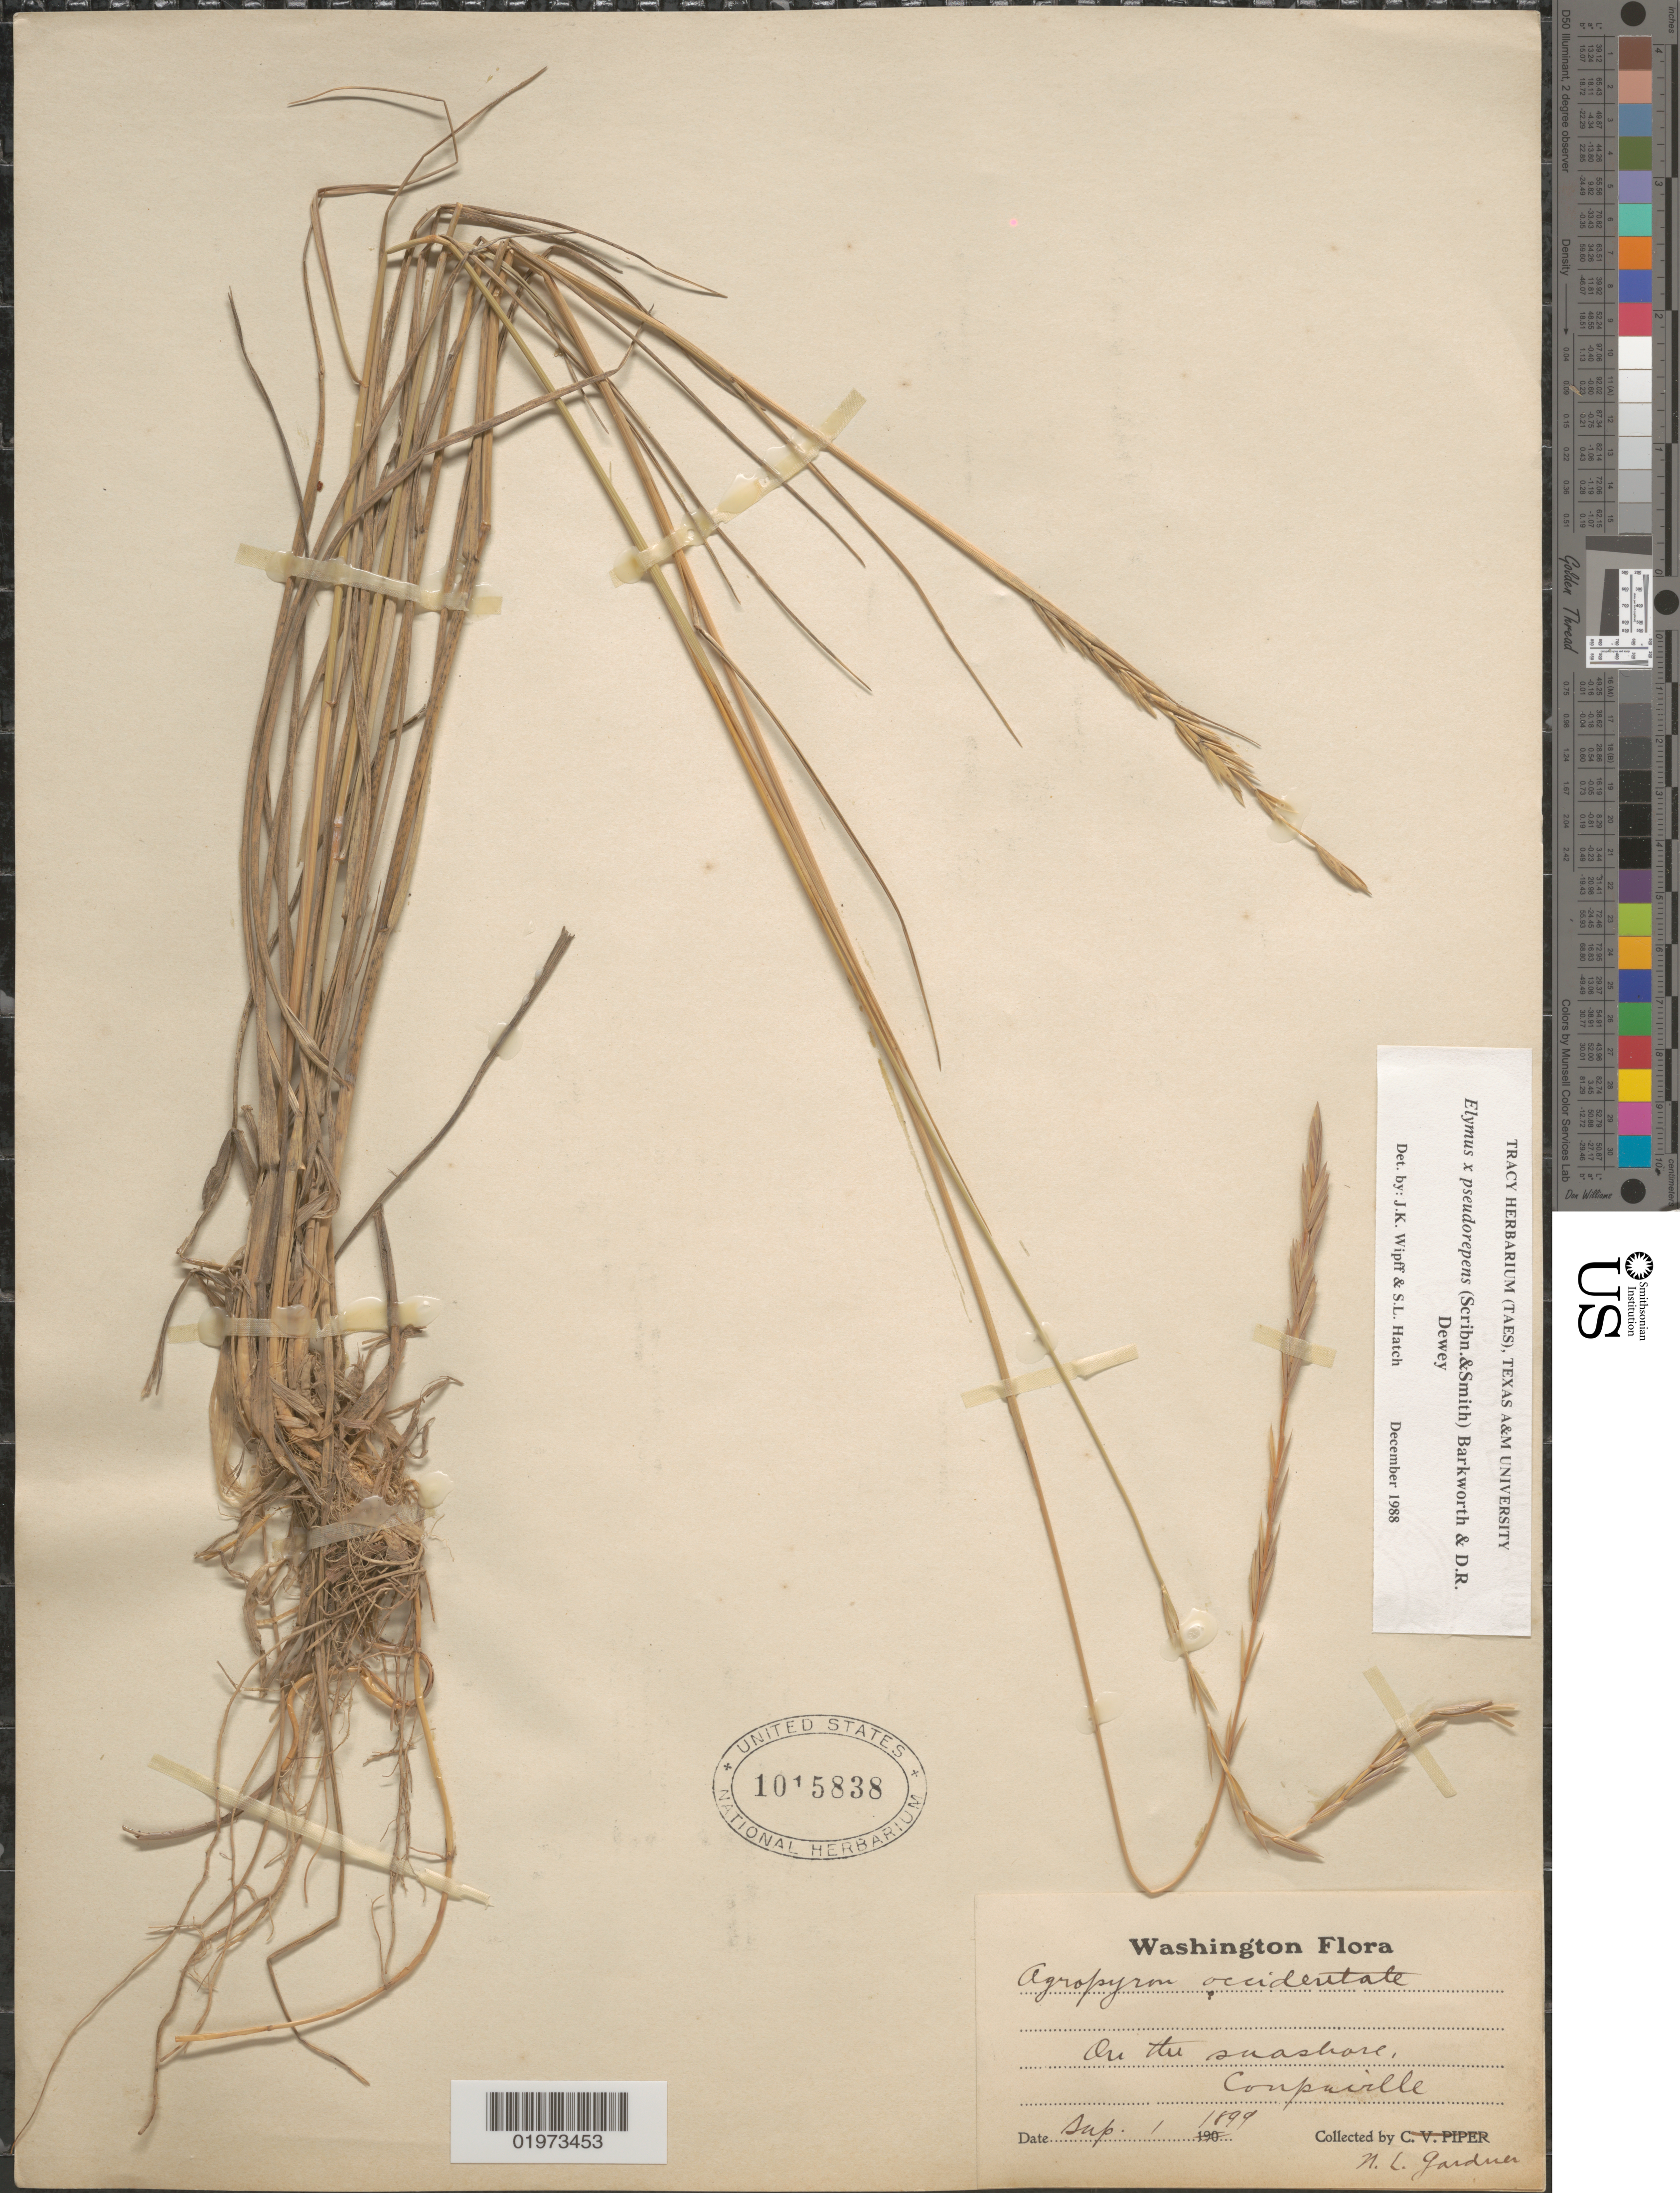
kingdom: Plantae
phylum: Tracheophyta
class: Liliopsida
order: Poales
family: Poaceae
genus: Elymus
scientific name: Elymus x pseudorepens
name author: (Scribn. & J.G. Sm.) Barkworth & Dewey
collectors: N. Gardner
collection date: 1899-09-01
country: United States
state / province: Washington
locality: On the seashore, Coupeville.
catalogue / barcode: US 1015838